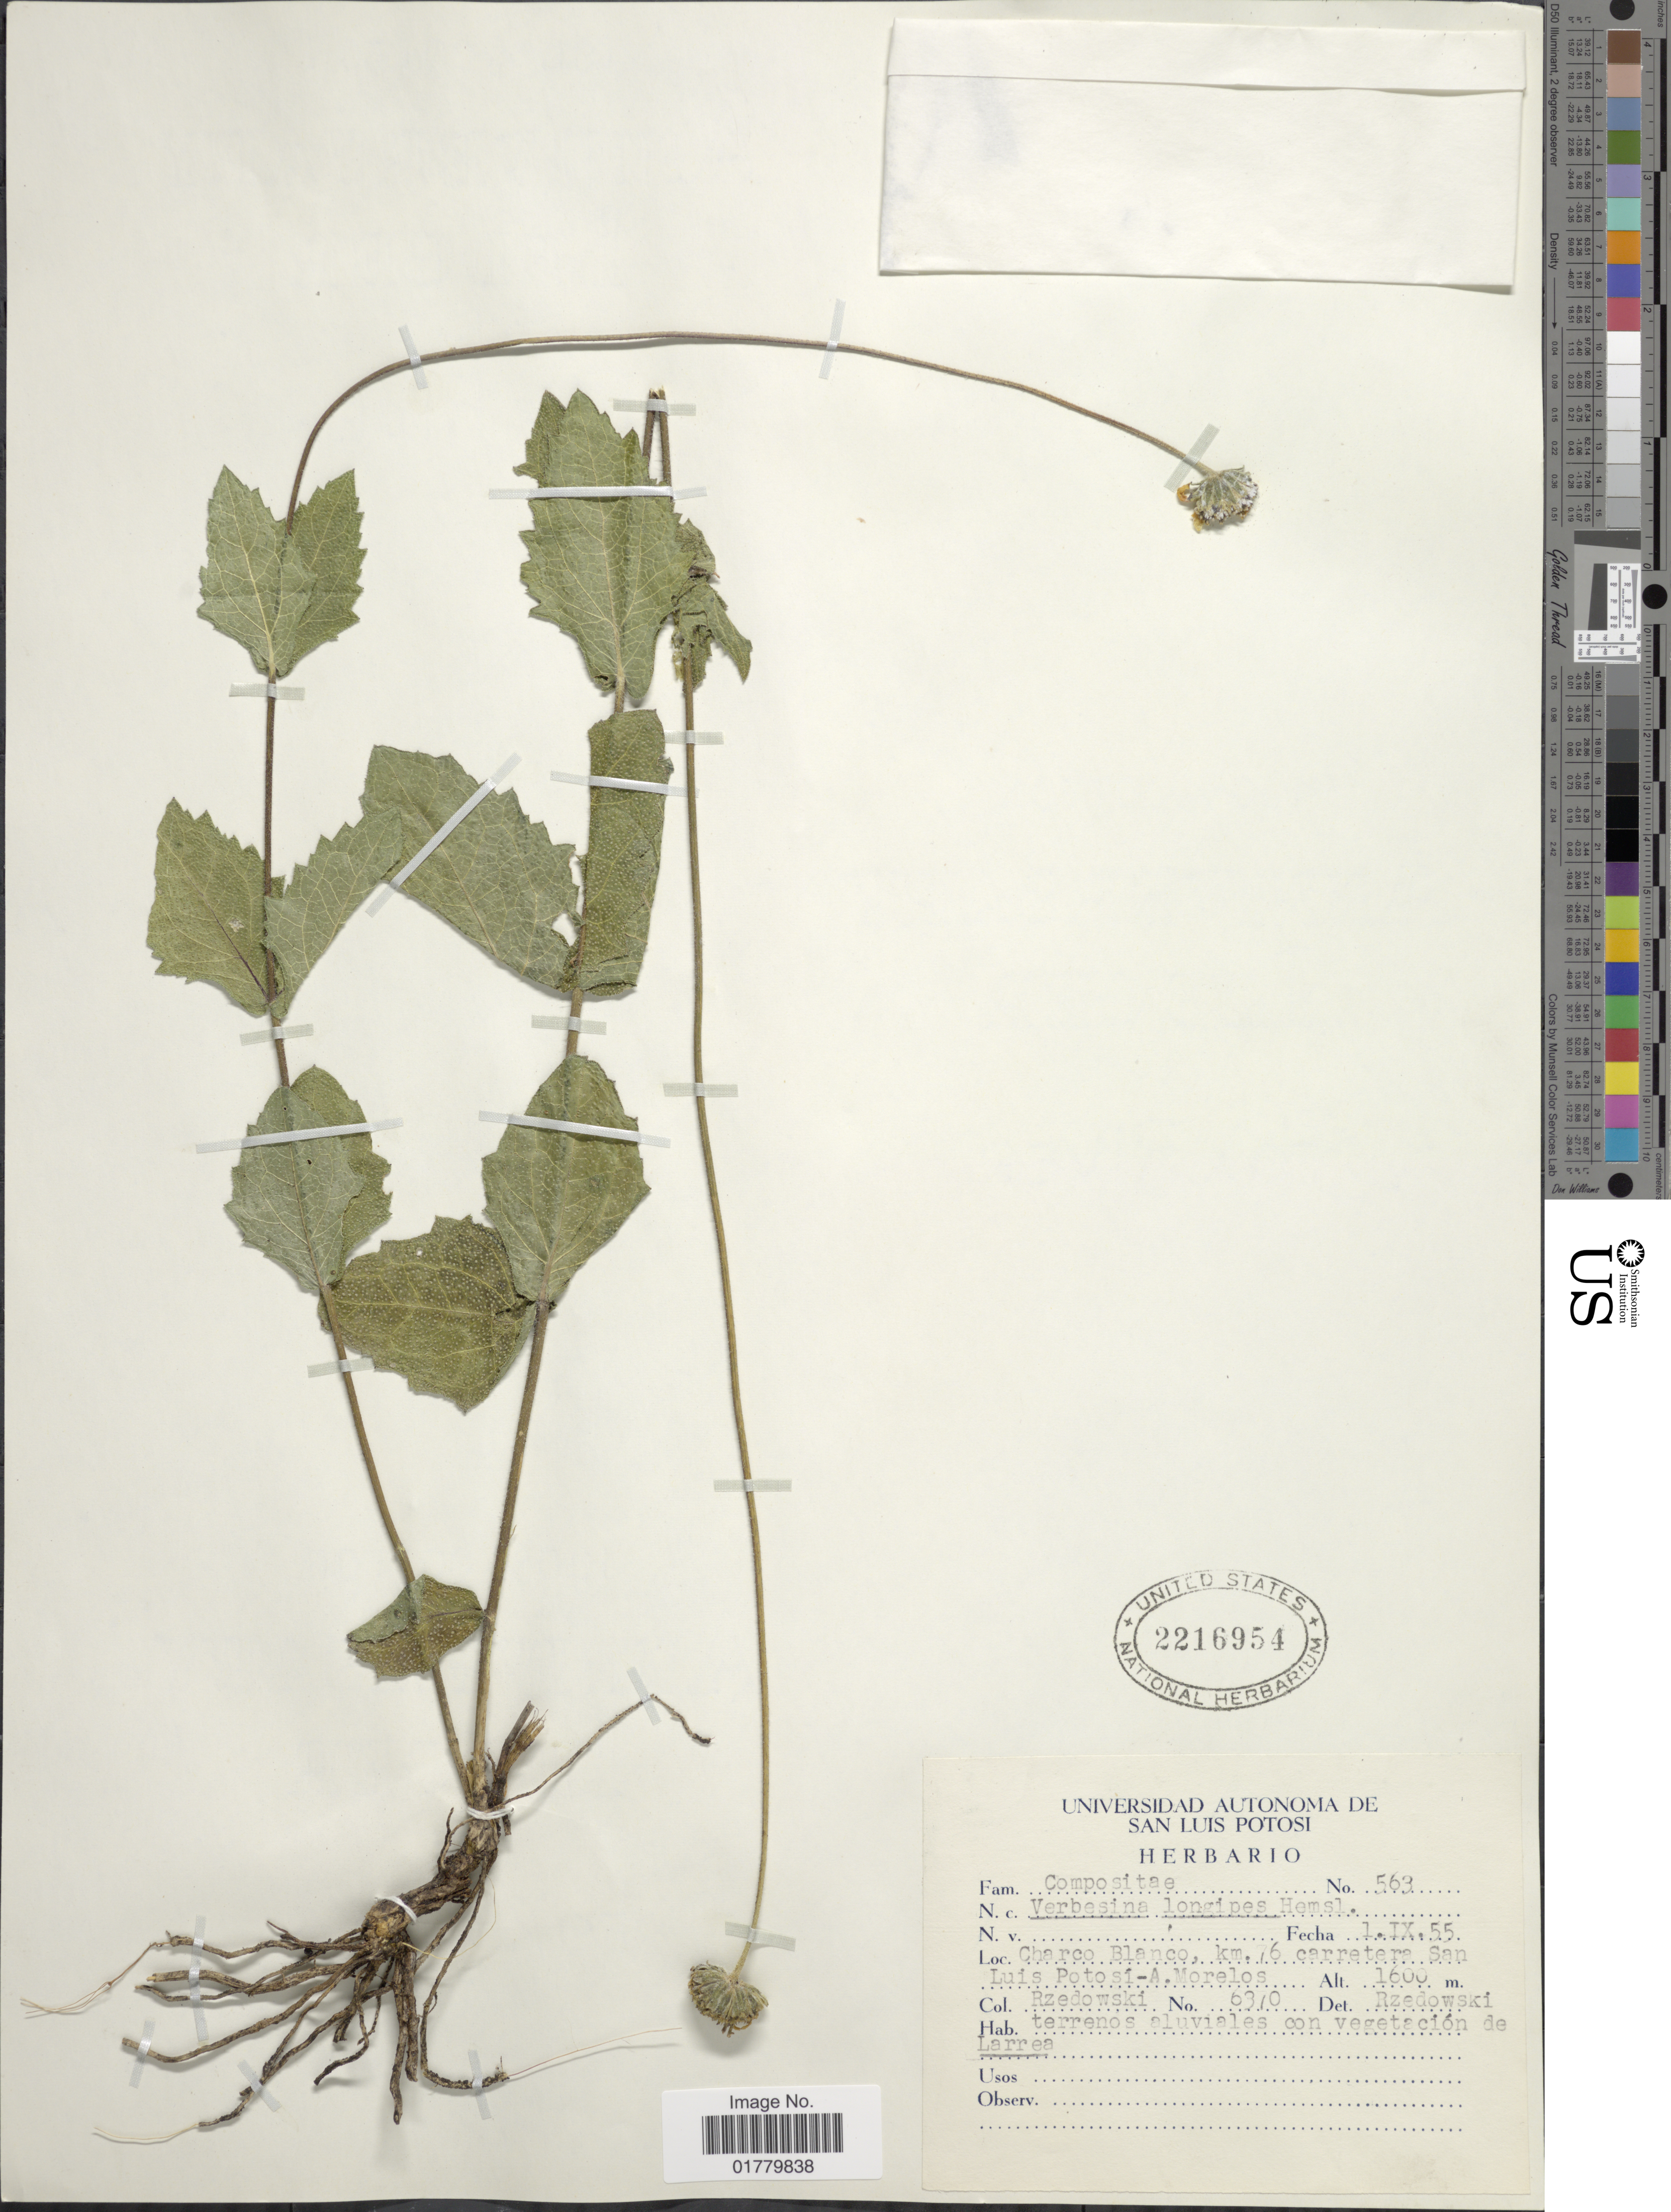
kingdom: Plantae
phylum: Tracheophyta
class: Magnoliopsida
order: Asterales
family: Asteraceae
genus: Verbesina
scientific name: Verbesina longipes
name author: Hemsl.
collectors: Rzedowski, --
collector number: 6370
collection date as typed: Transcribed d/m/y: 1/9/55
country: Mexico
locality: Charco Blanco, km. 76 carretera San Luis Potosí-A. Morelos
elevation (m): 1600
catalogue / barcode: US 2216954